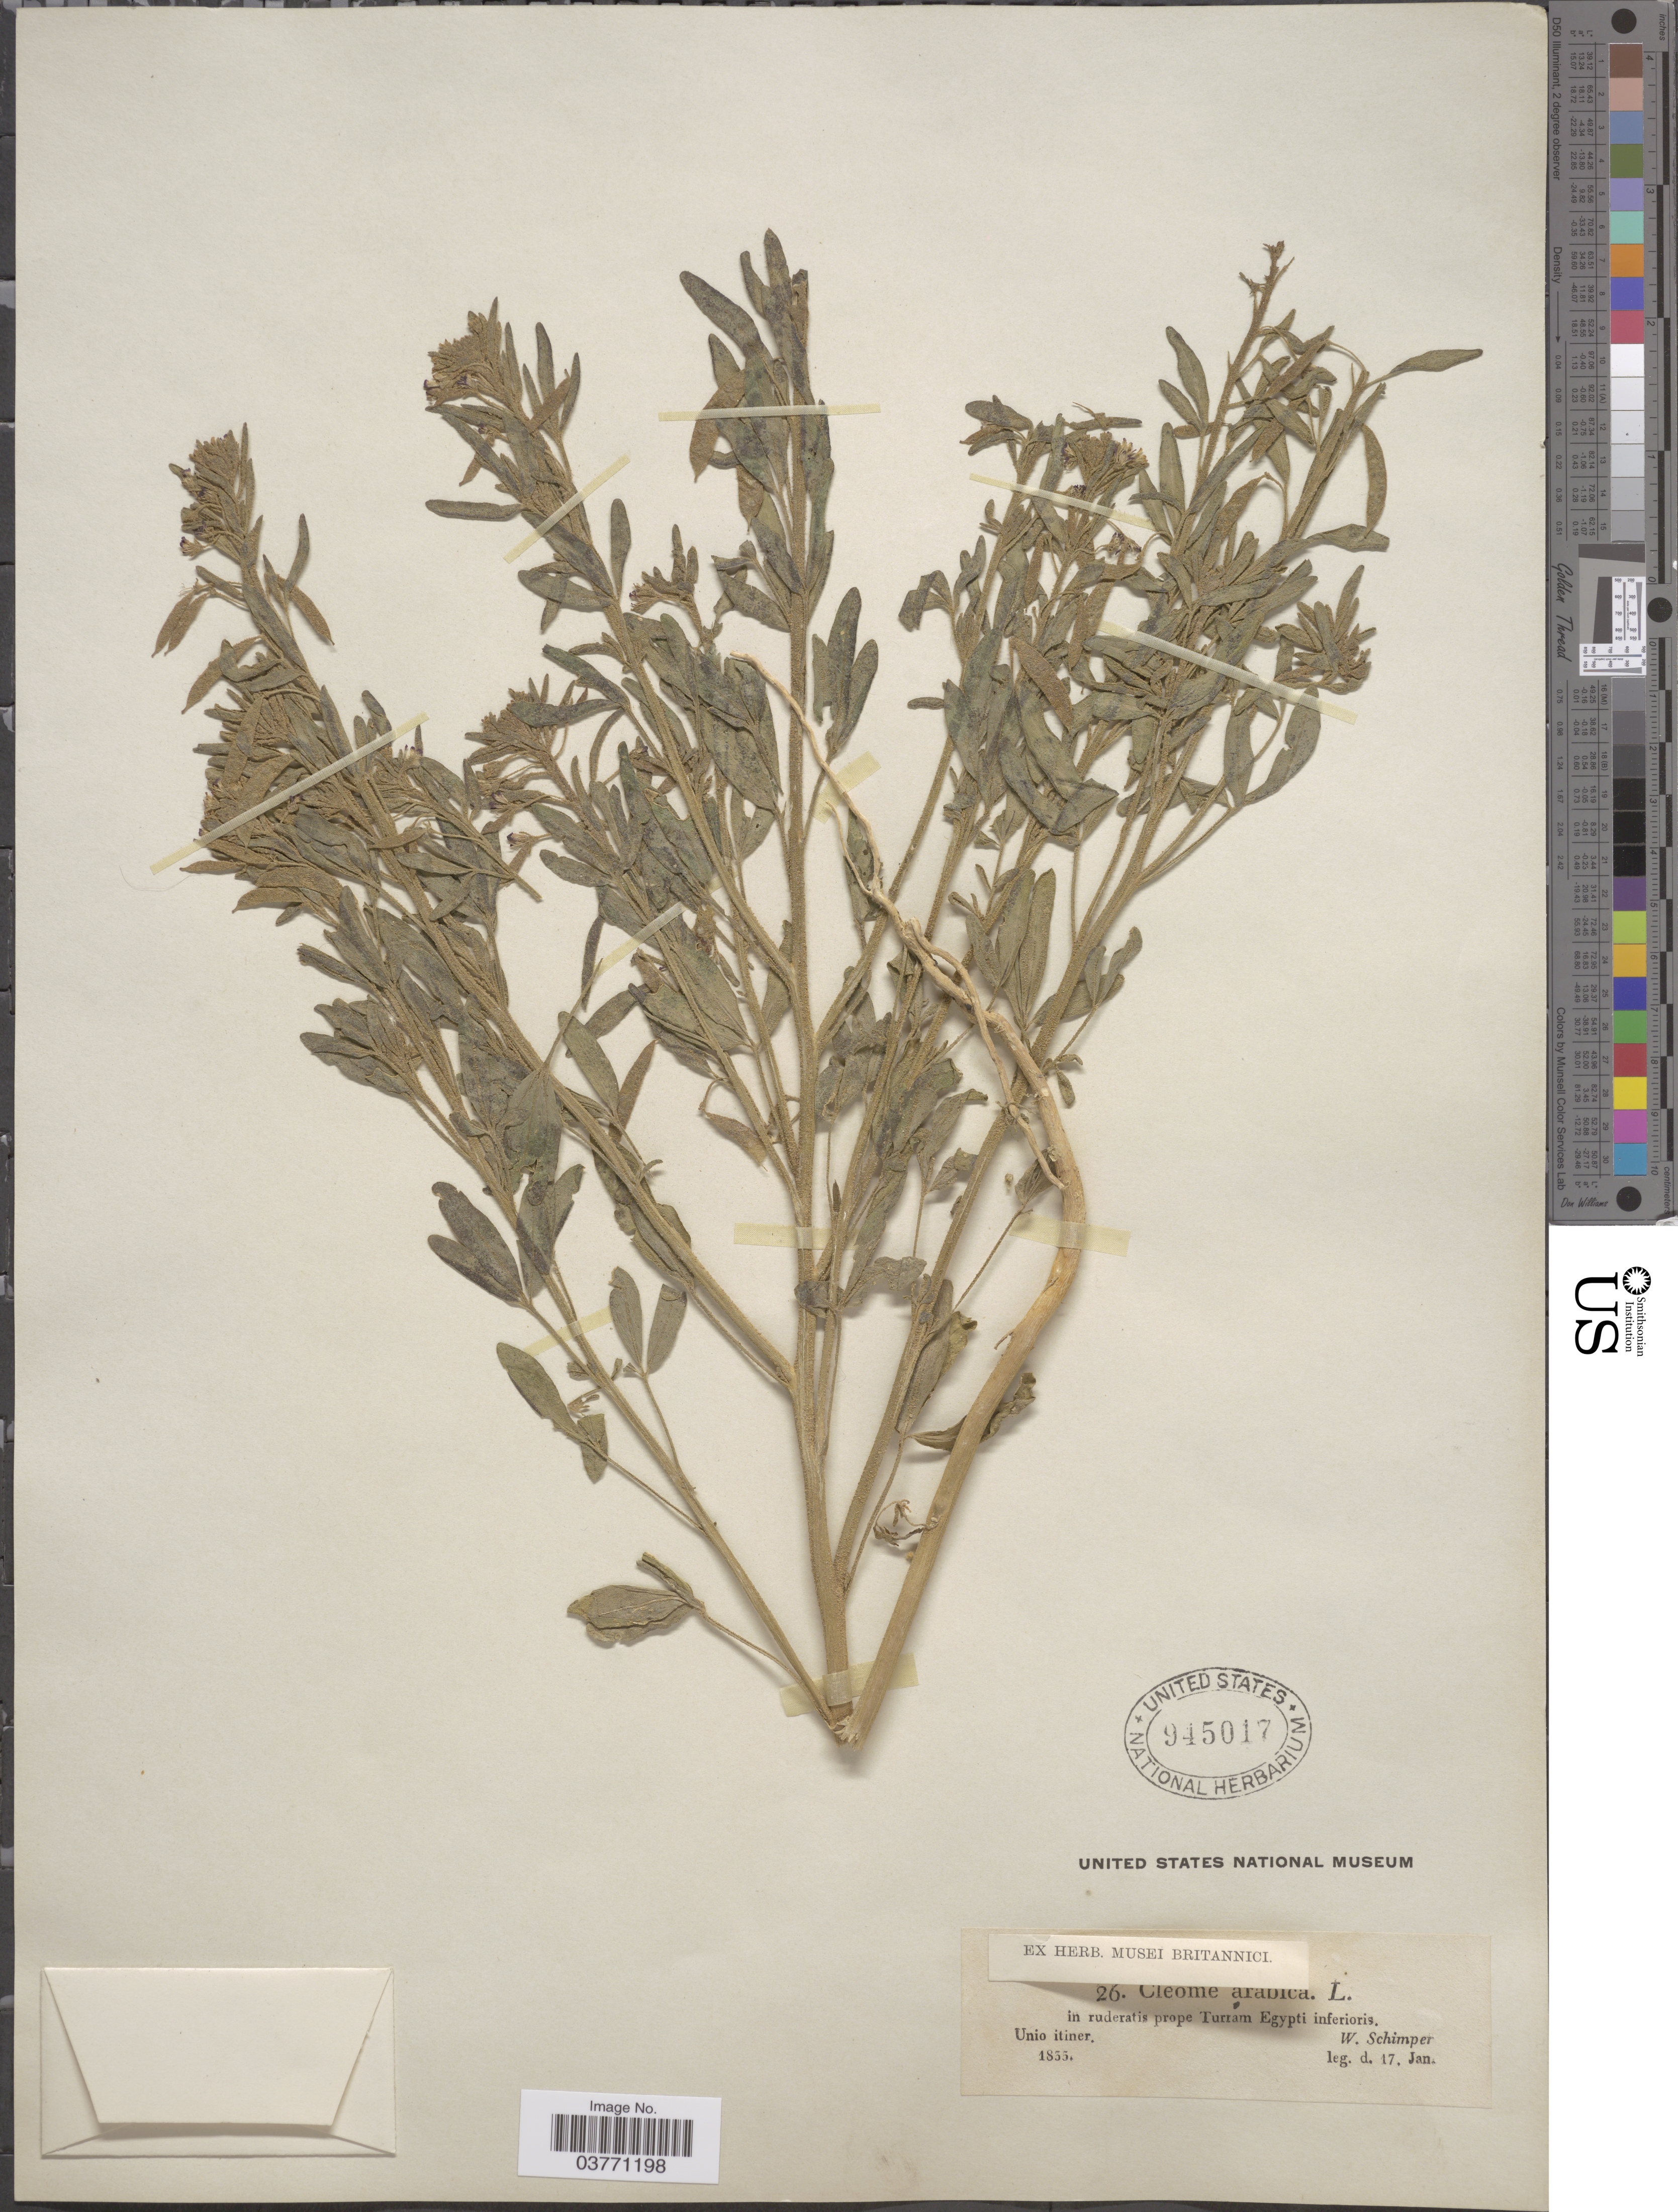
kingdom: Plantae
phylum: Tracheophyta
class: Magnoliopsida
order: Brassicales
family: Cleomaceae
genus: Cleome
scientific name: Cleome arabica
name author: L.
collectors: W. Schimper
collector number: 26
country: Egypt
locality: In ruderatis prope Turram Egypti inferioris.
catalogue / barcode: US 945017